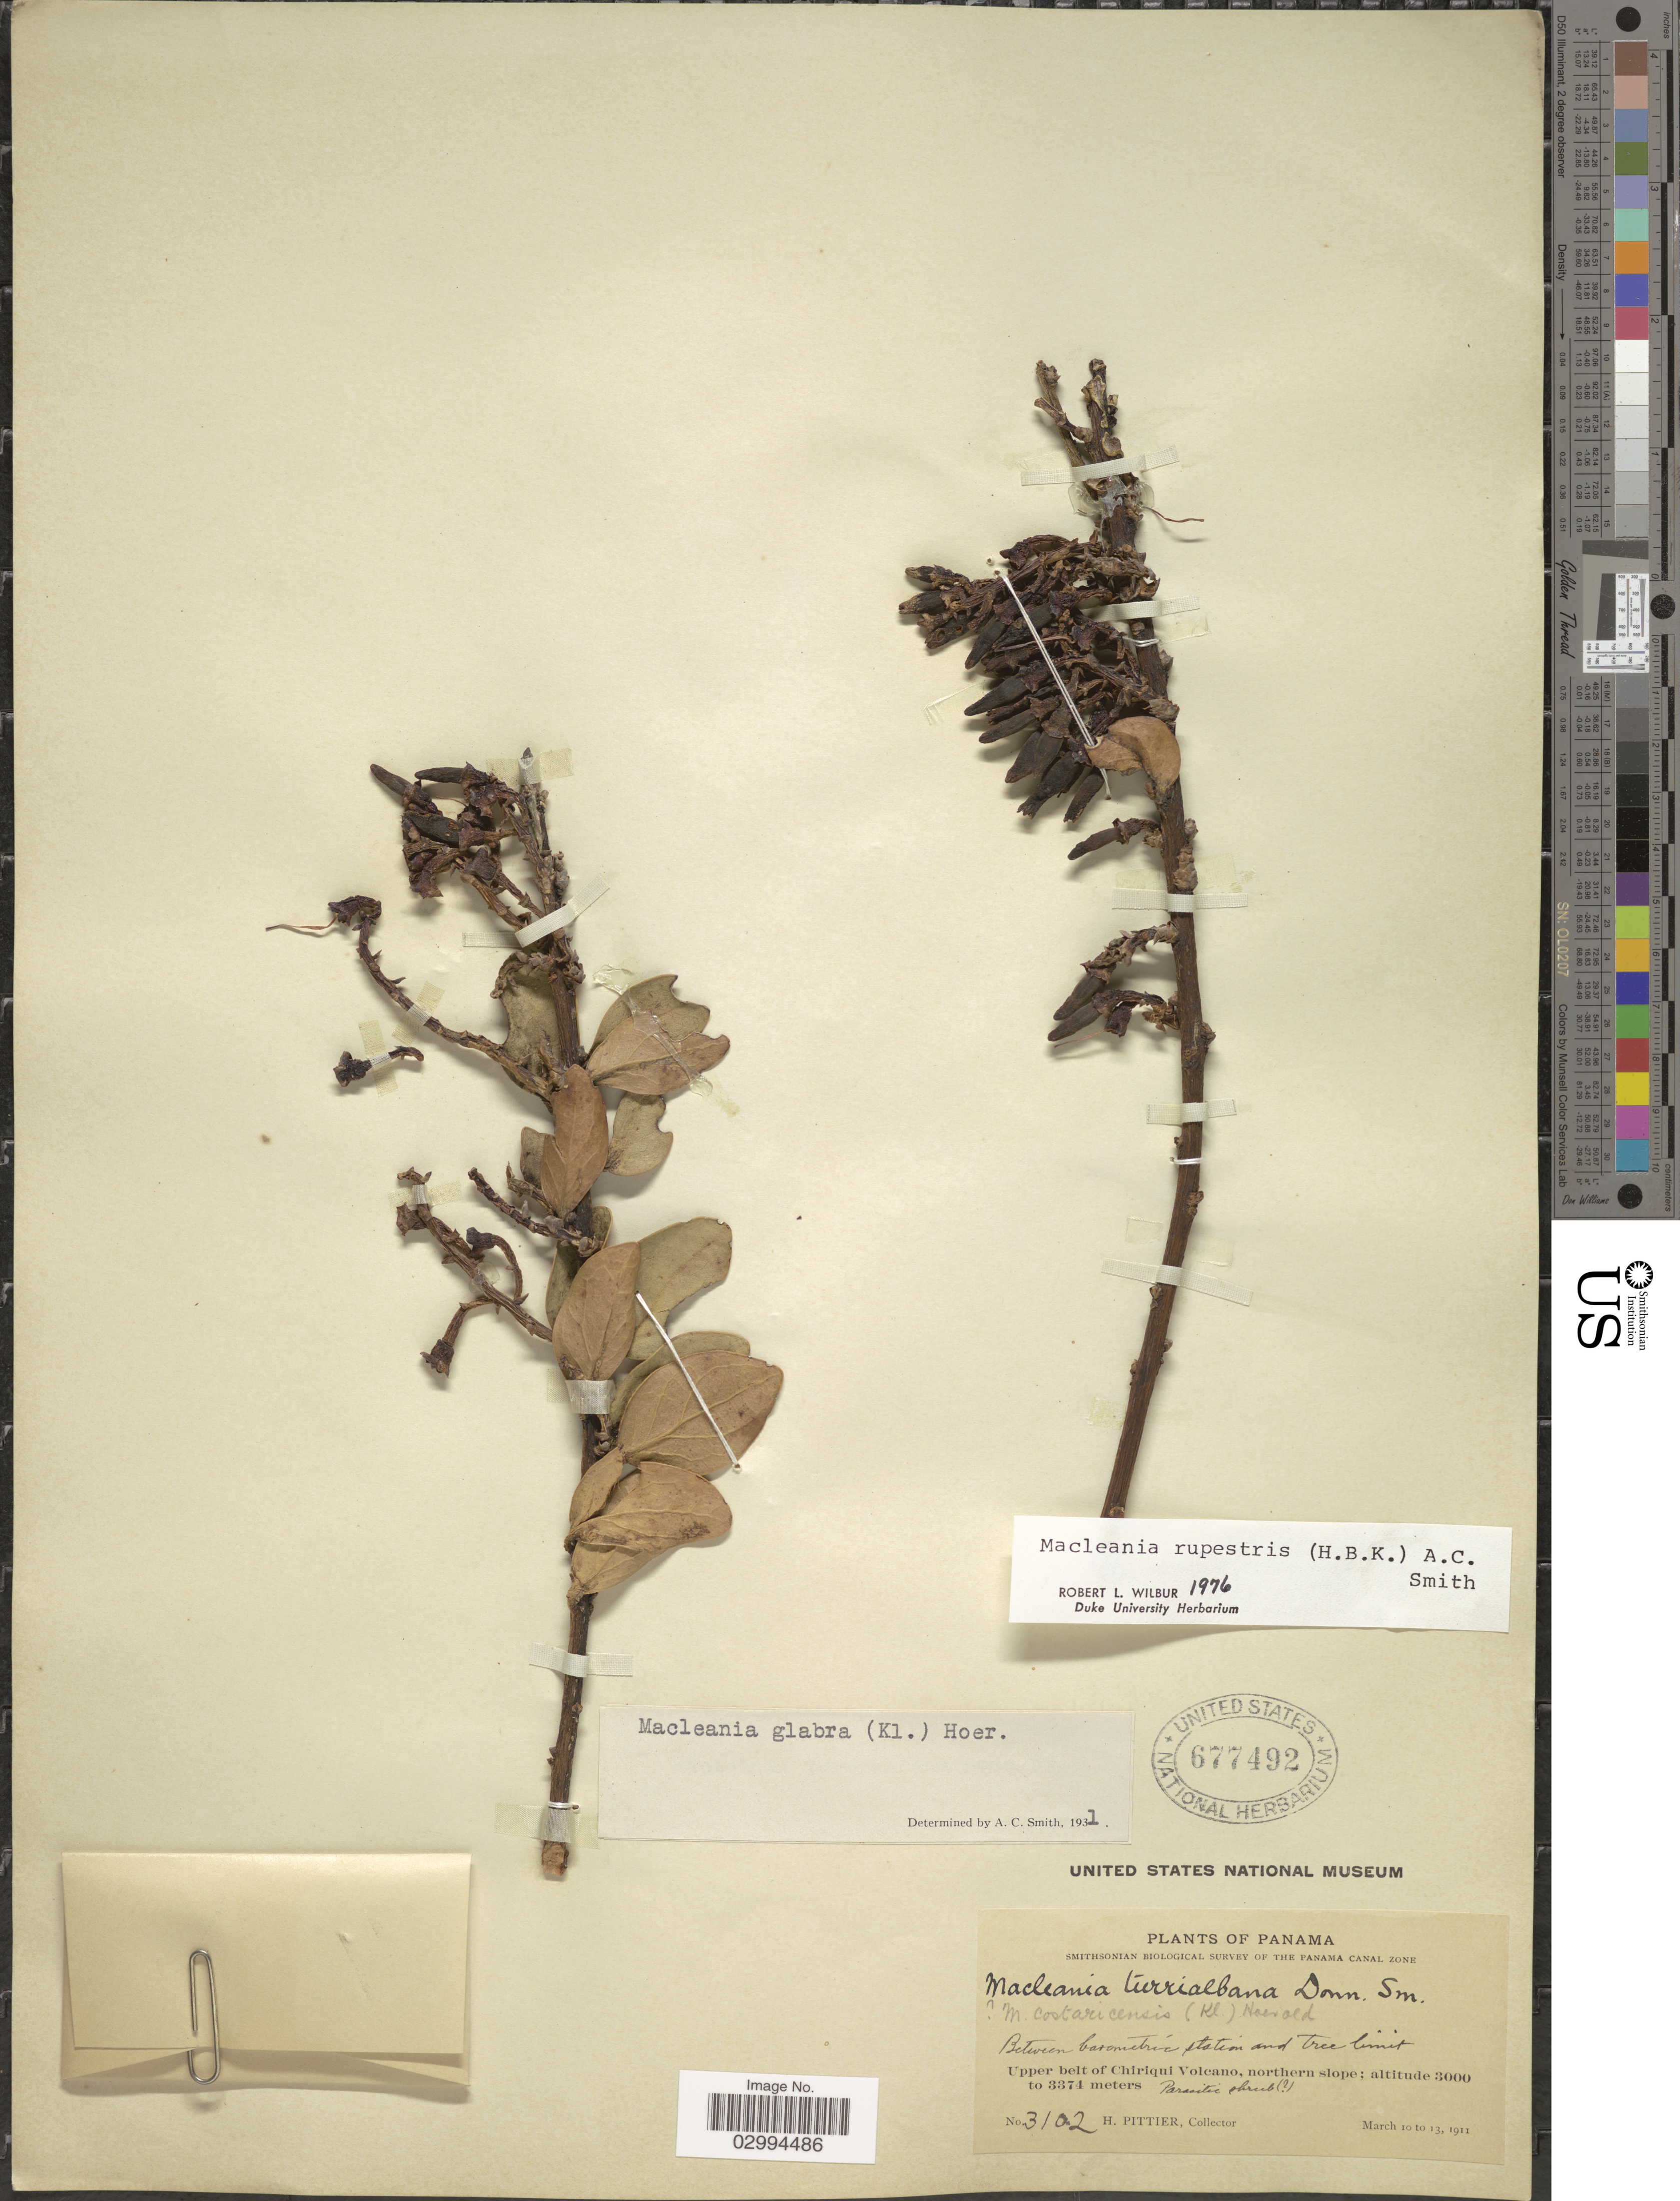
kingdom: Plantae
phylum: Tracheophyta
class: Magnoliopsida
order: Ericales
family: Ericaceae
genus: Macleania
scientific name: Macleania rupestris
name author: (Kunth) A.C. Sm.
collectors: H. F. Pittier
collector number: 3102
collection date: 1911-03-10/1911-03-13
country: Panama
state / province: Chiriqui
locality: Between barometric station and tree limit. Upper belt of Chiriqui Volcano, northern slope.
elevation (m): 3000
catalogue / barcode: US 677492